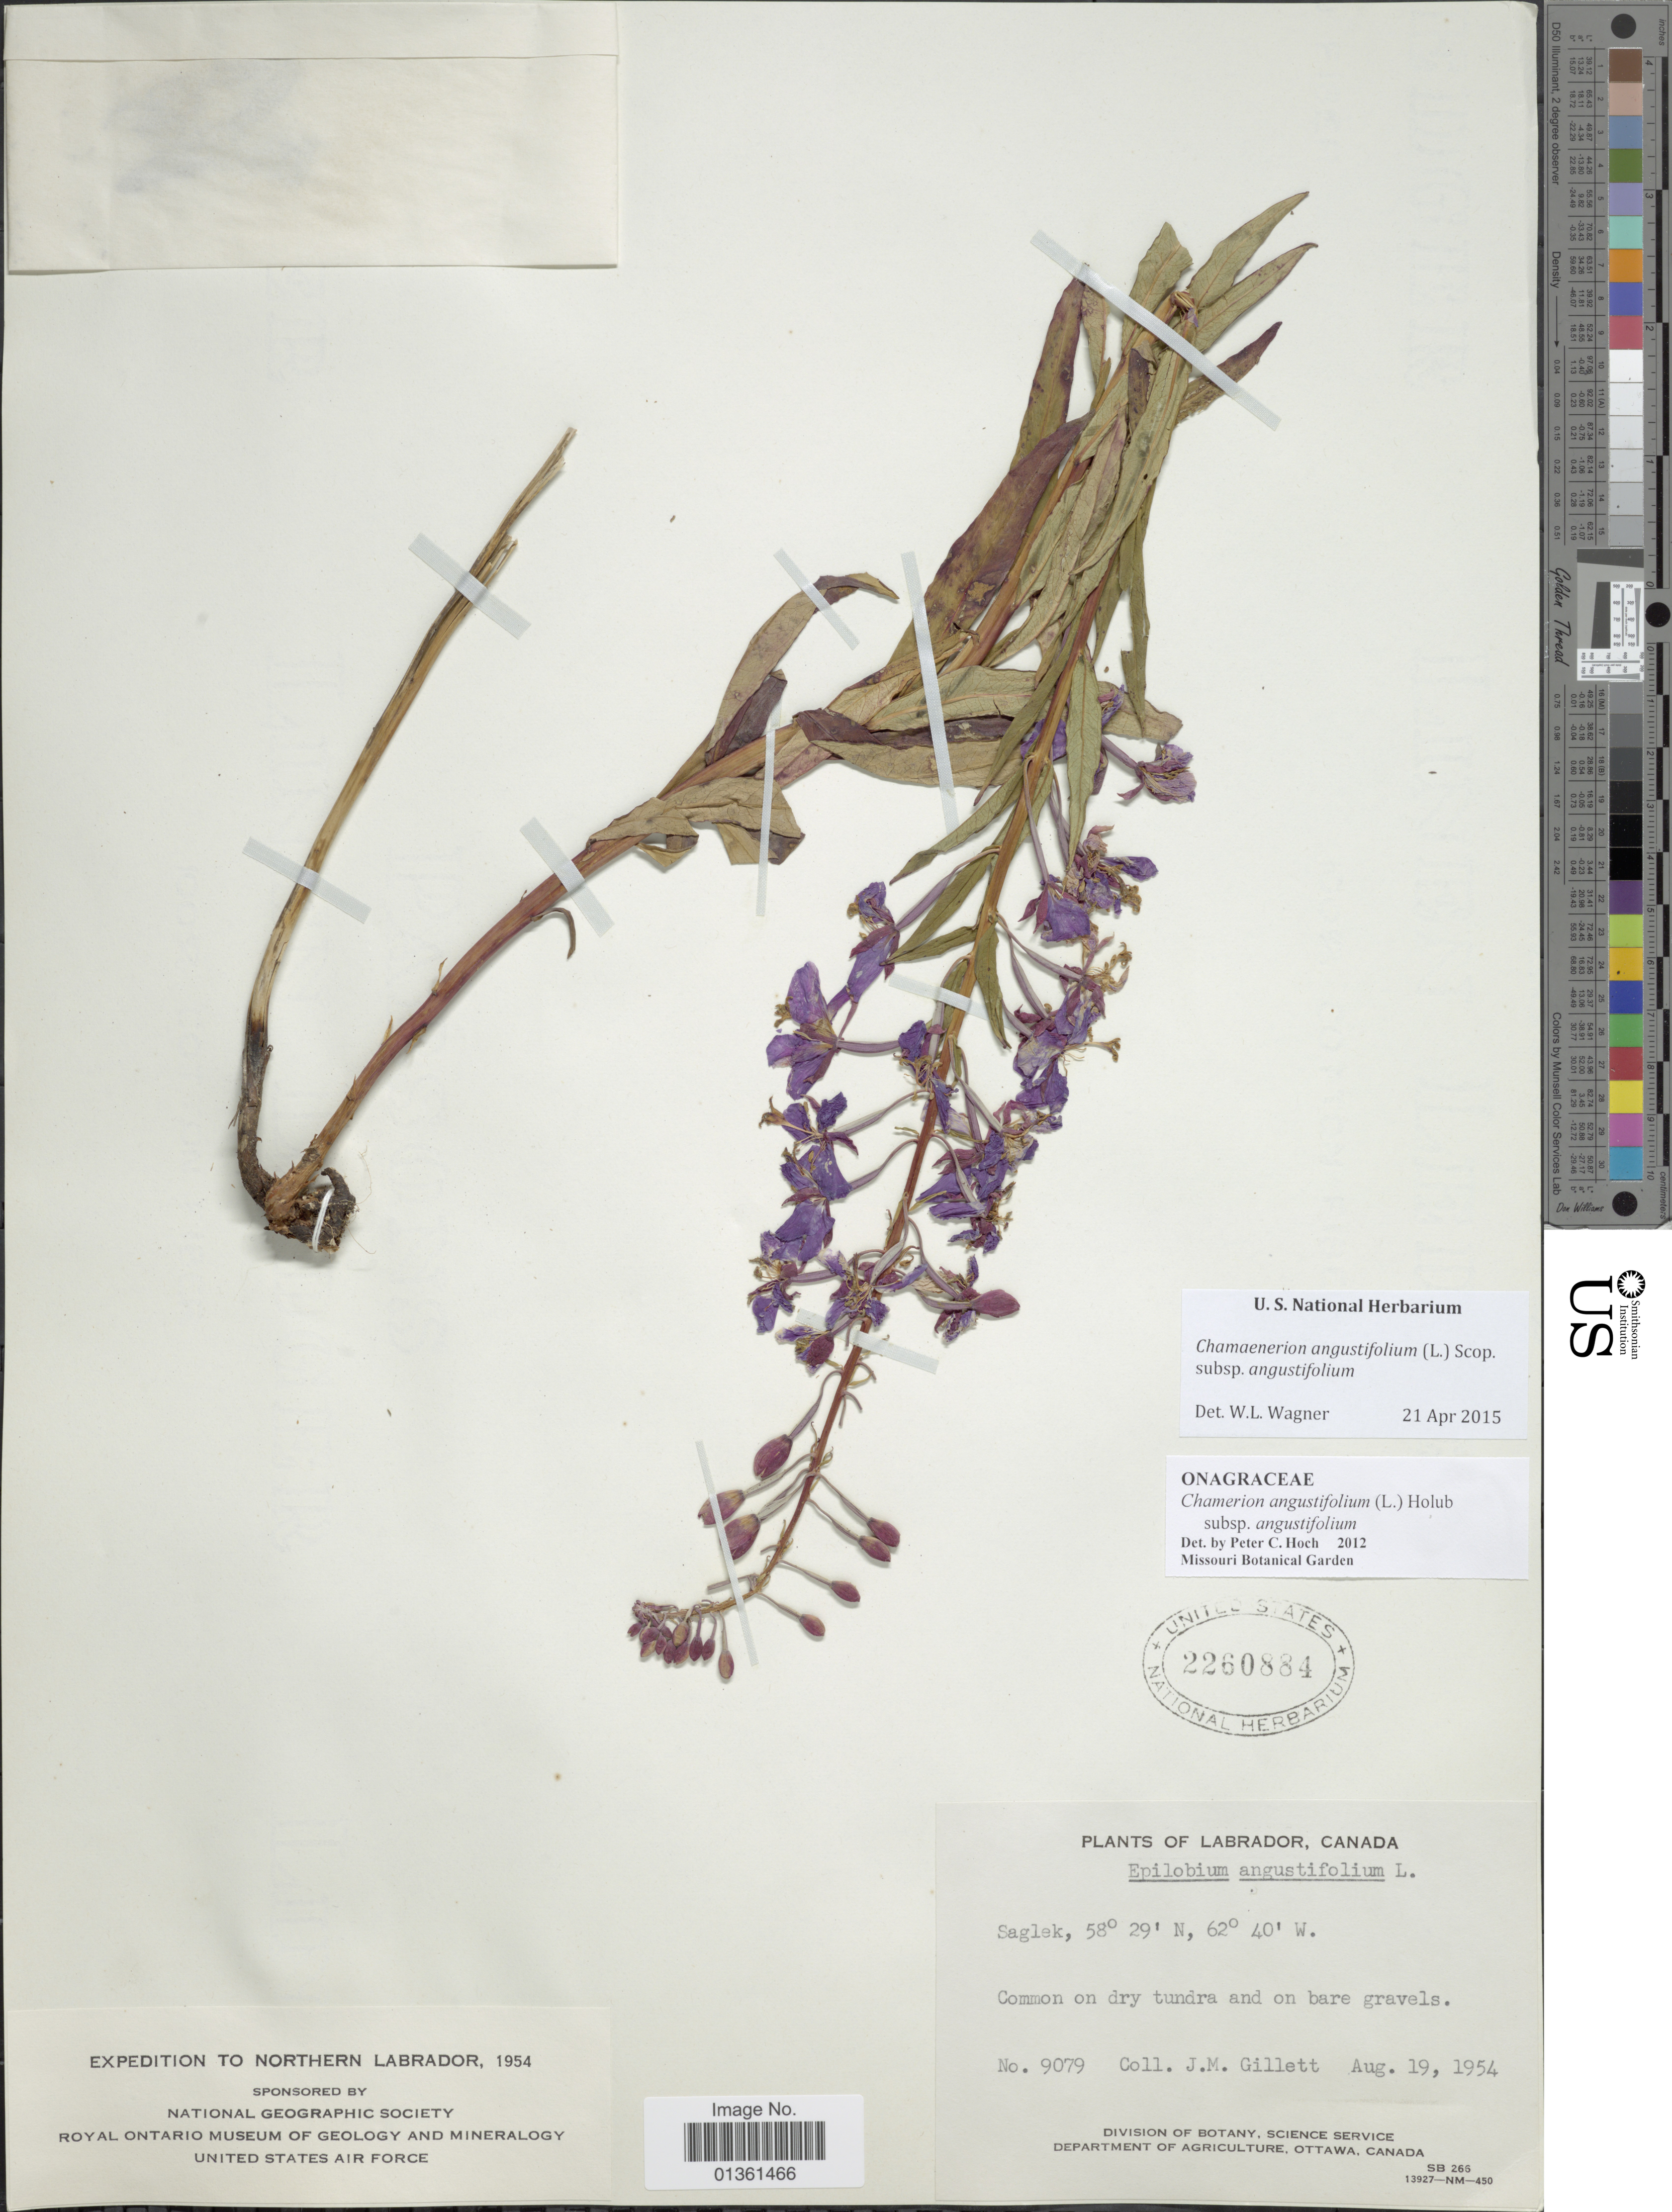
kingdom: Plantae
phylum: Tracheophyta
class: Magnoliopsida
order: Myrtales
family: Onagraceae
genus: Chamaenerion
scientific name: Chamaenerion angustifolium subsp. angustifolium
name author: (L.) Scop.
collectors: J. M. Gillett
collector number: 9079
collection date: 1954-08-19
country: Canada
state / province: Newfoundland and Labrador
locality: Labrador. Saglek.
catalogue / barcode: US 2260884